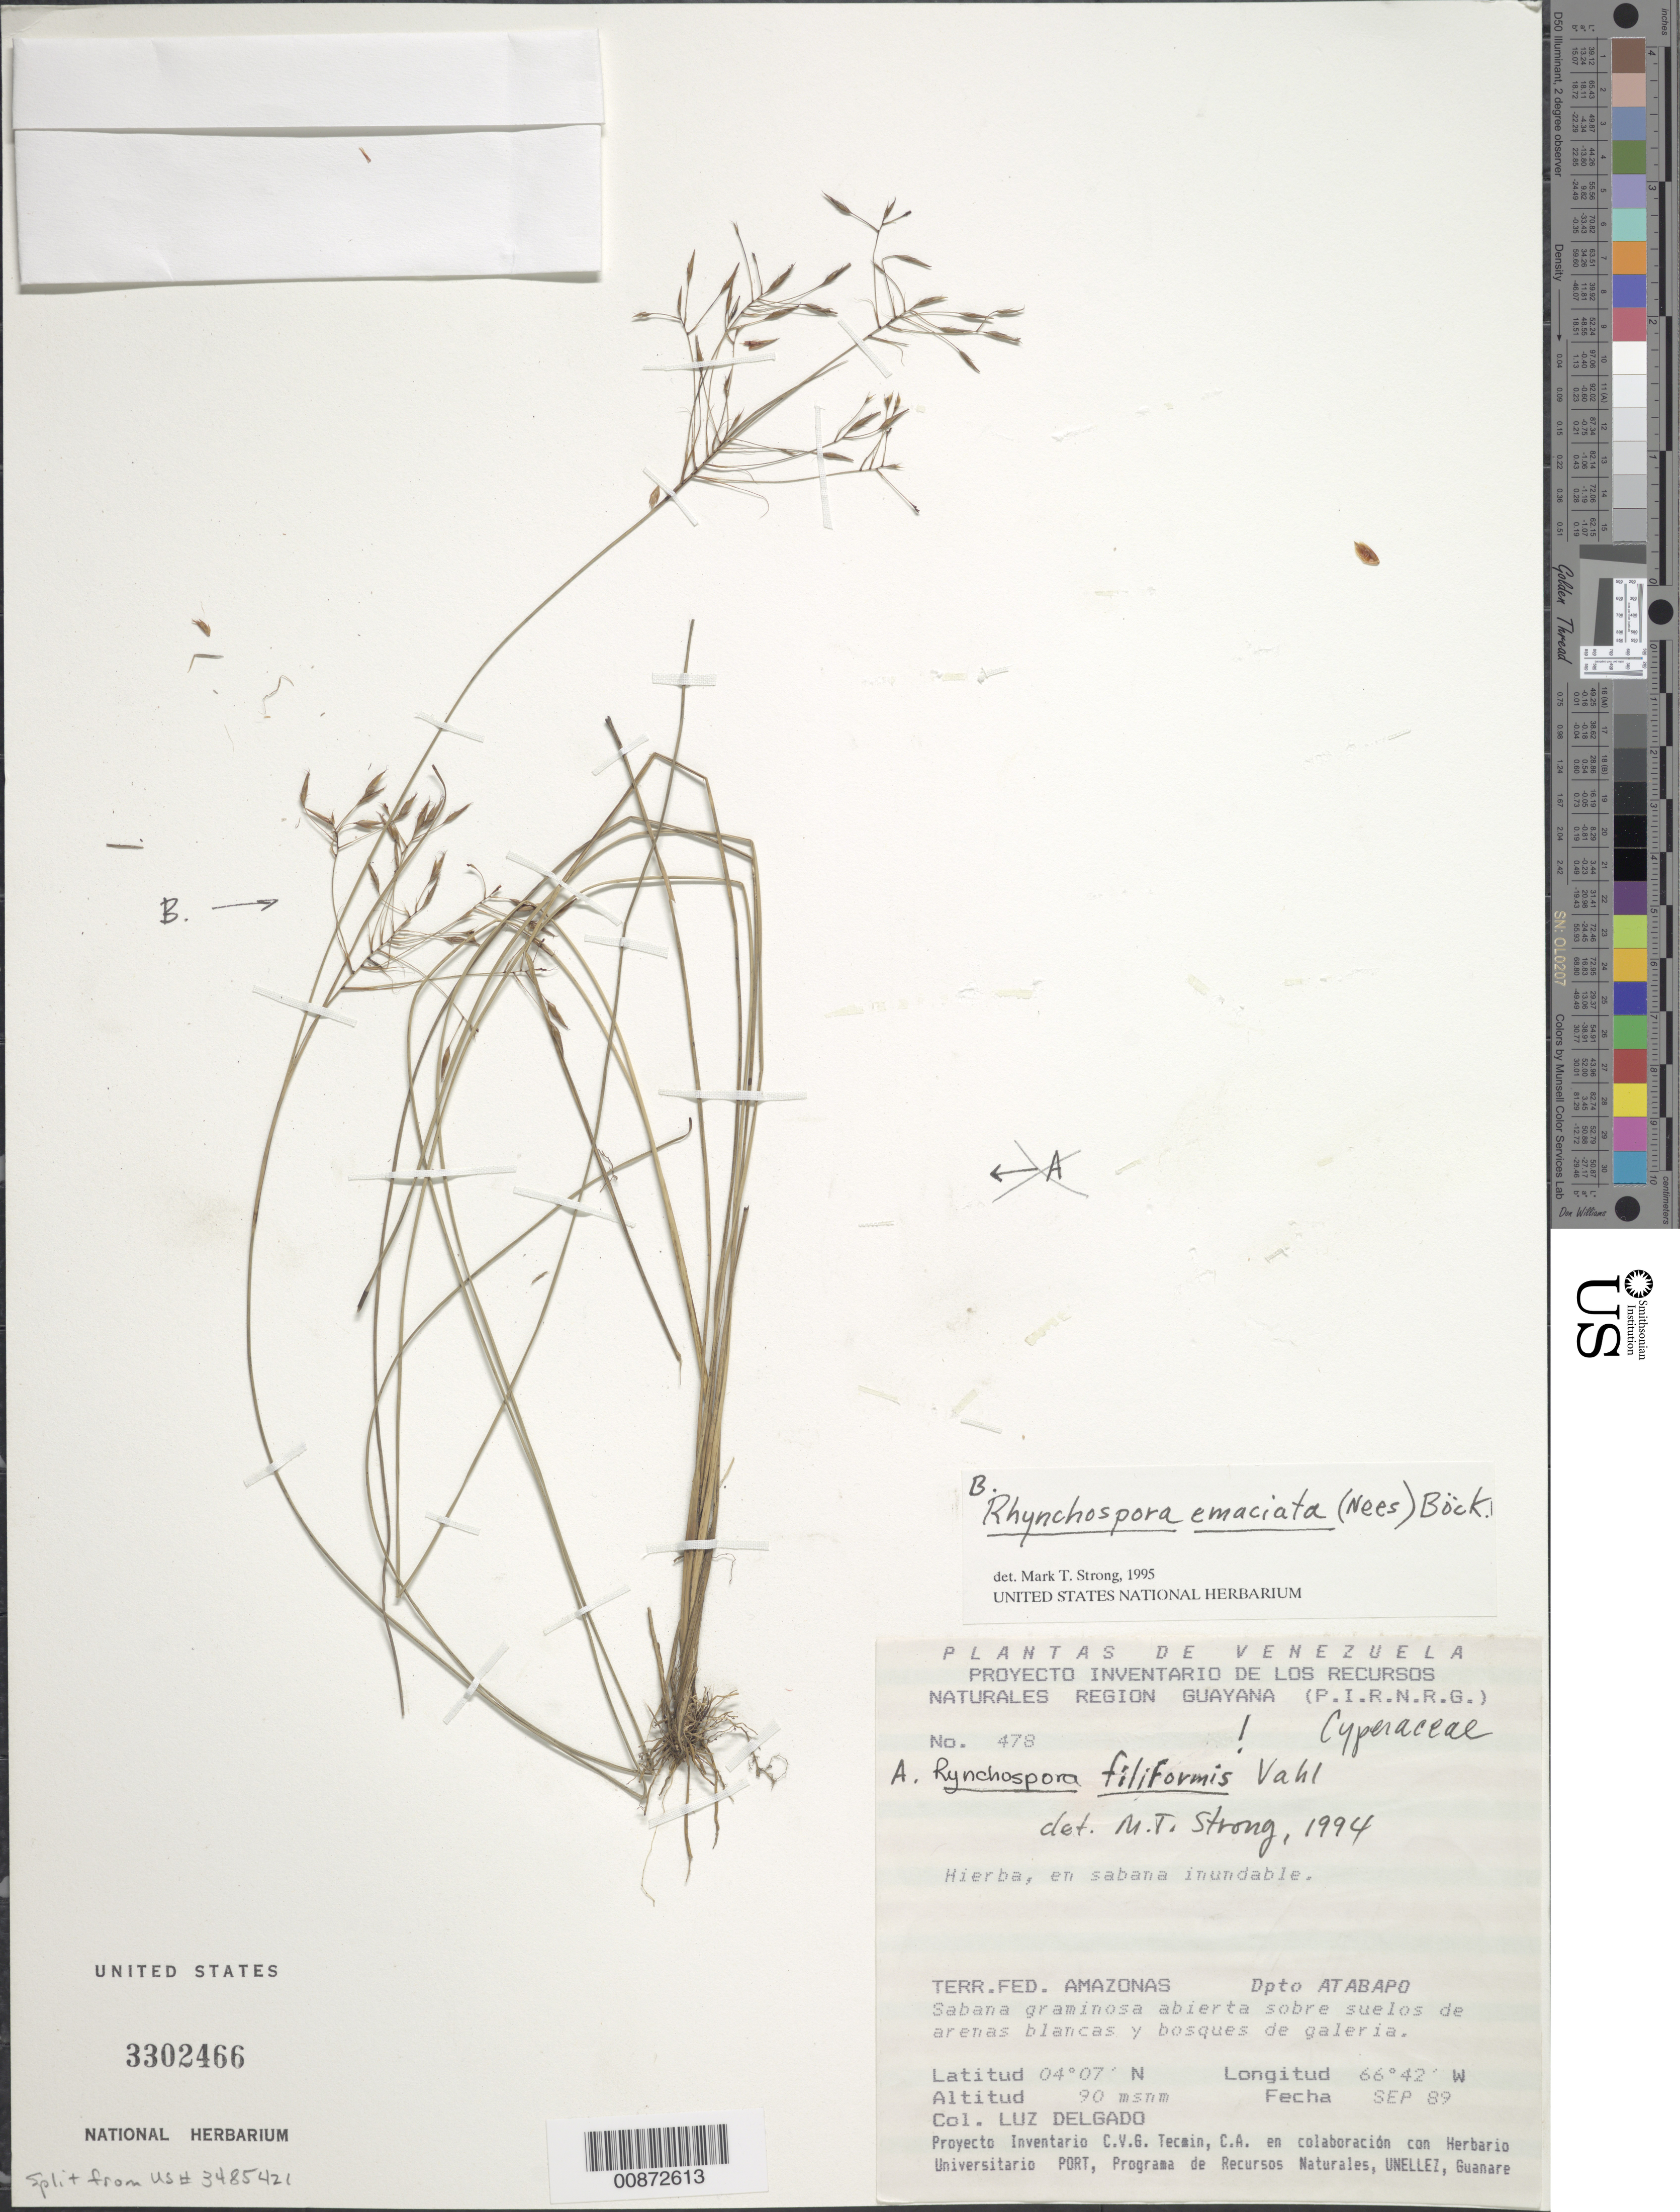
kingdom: Plantae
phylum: Tracheophyta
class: Liliopsida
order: Poales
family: Cyperaceae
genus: Rhynchospora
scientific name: Rhynchospora emaciata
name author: (Nees) Boeckeler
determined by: Strong, M. T., (US), Smithsonian Institution - National Museum of Natural History (UNITED STATES)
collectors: L. Delgado V.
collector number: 478 B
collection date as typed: Sep-89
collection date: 1989-09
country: Venezuela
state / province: Amazonas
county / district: Atabapo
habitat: Sabana graminosa abierta sobre suelos de arenas blancas y bosques de galeria; en sabana inundable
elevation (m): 90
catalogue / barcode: US 3302466